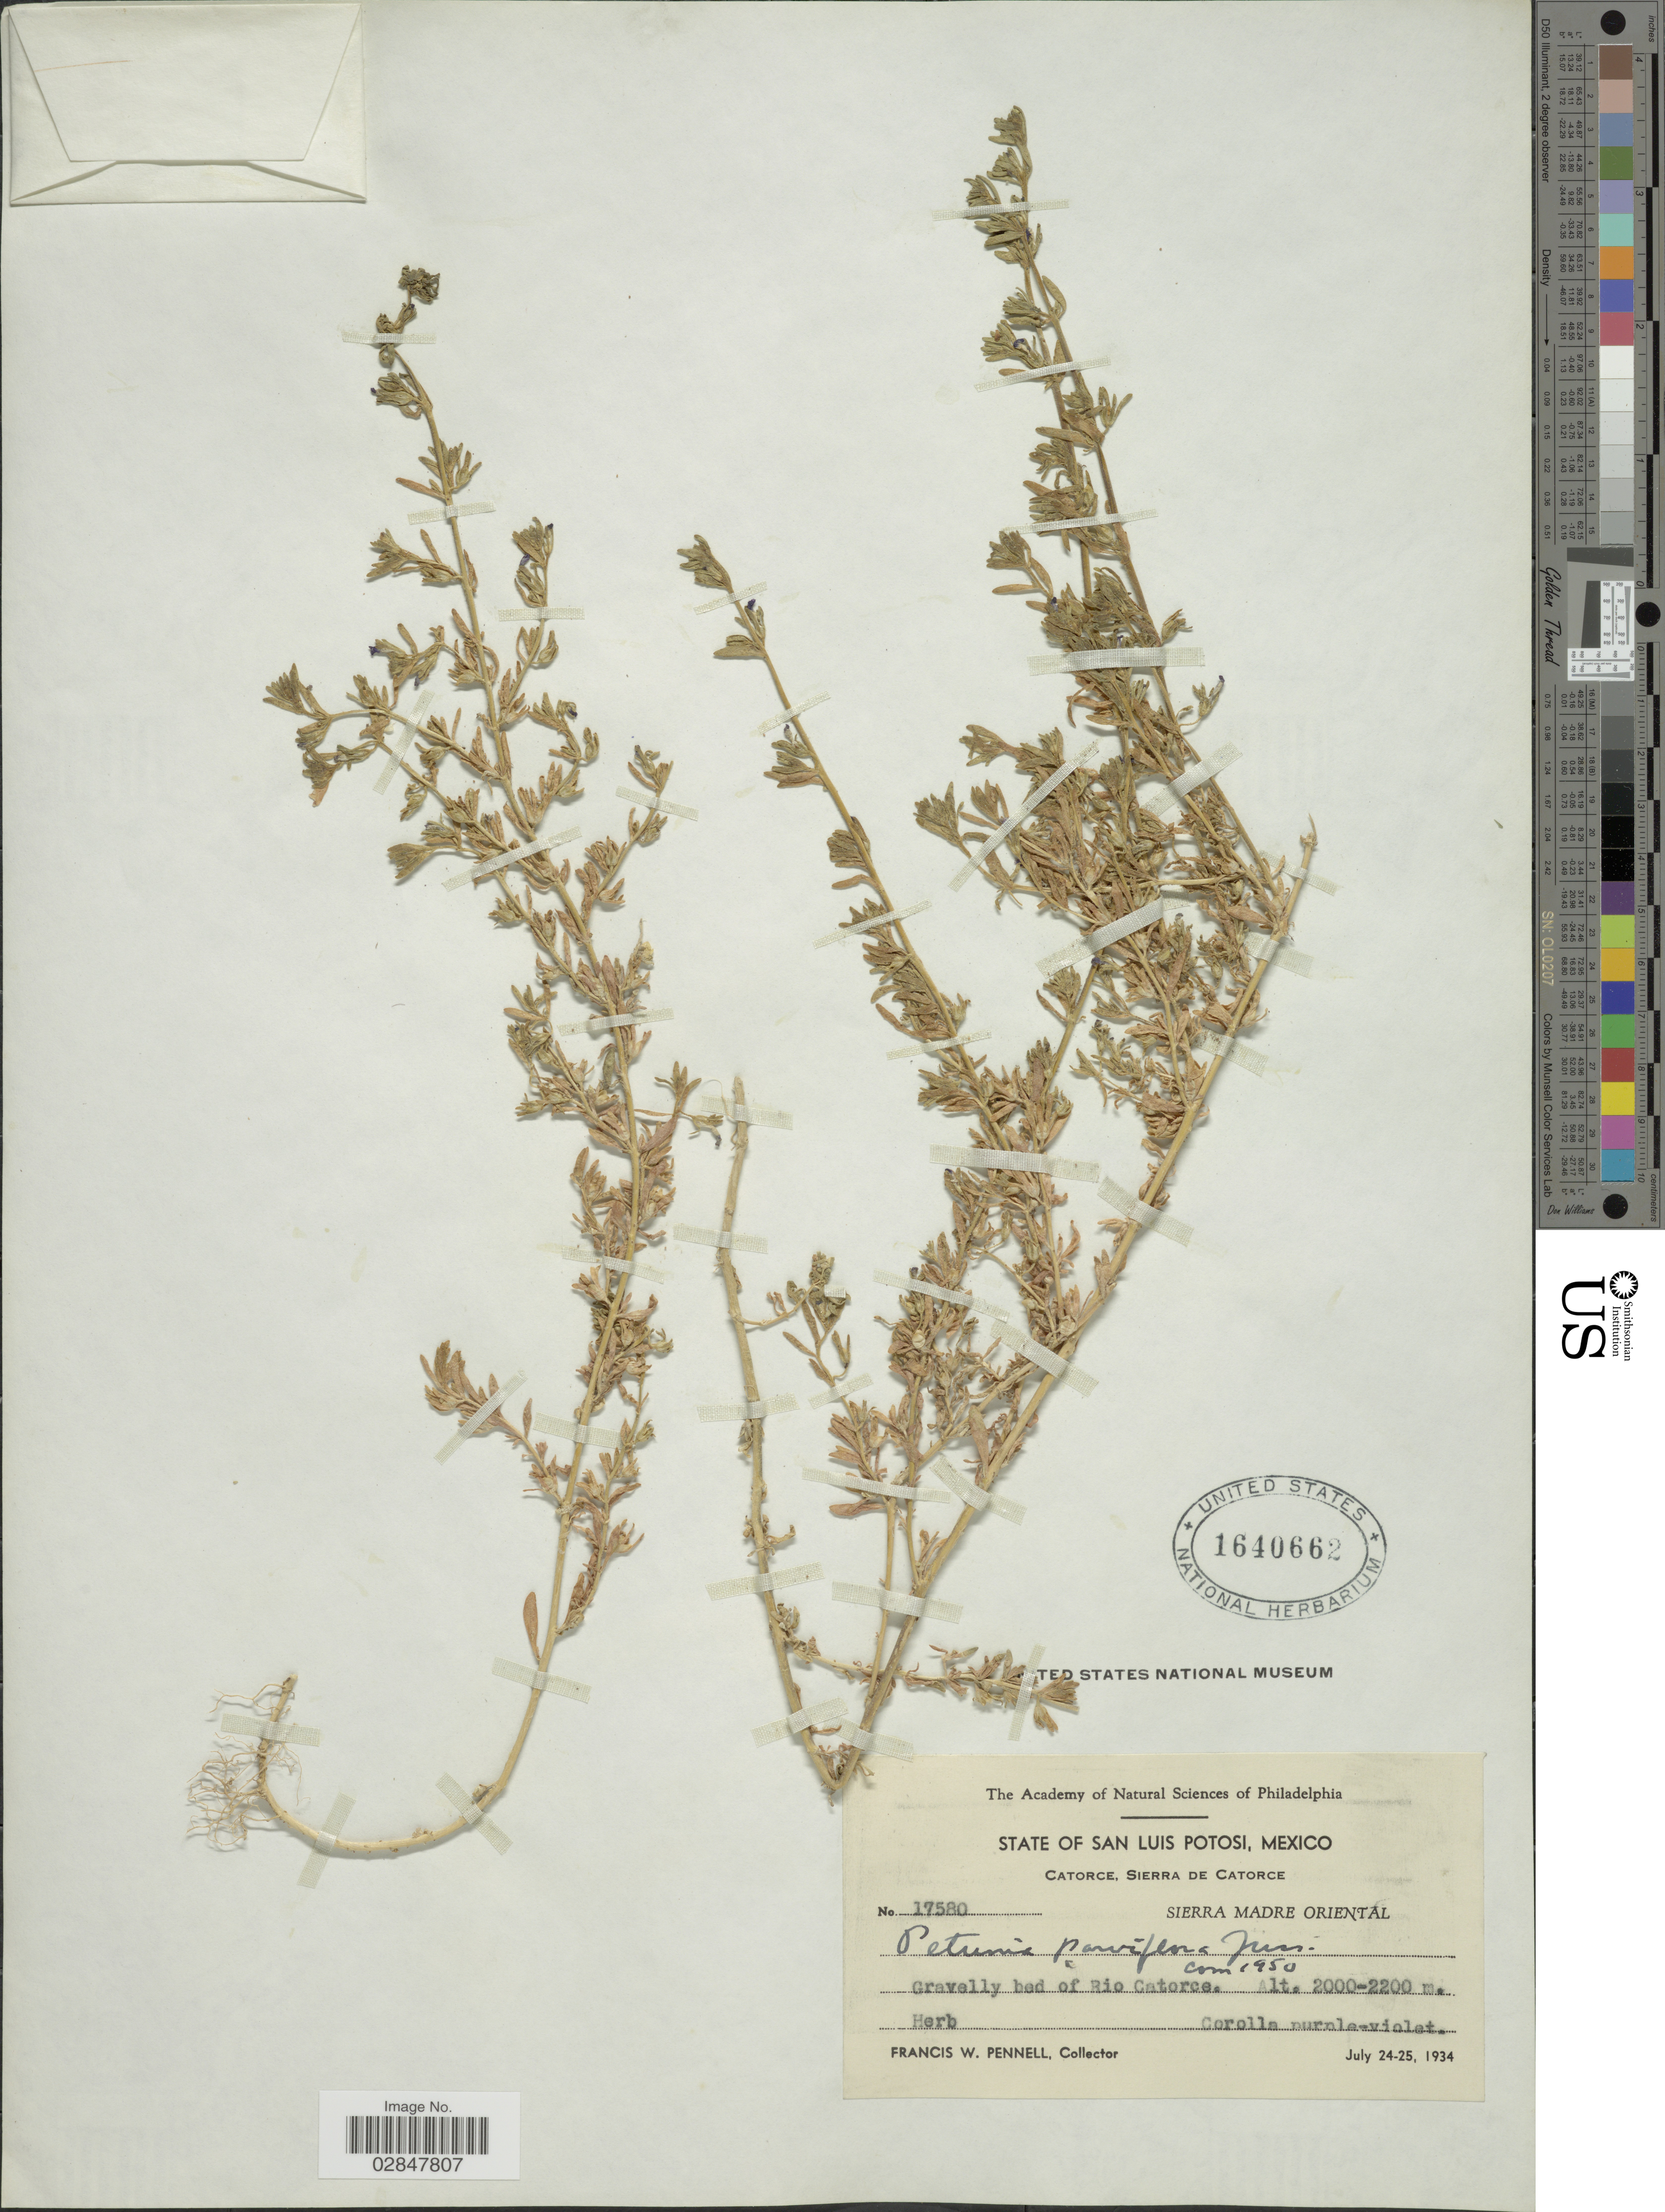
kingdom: Plantae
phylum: Tracheophyta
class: Magnoliopsida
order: Solanales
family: Solanaceae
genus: Petunia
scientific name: Petunia parviflora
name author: Juss.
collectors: F. W. Pennell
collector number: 17580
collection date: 1934-07-24/1934-07-25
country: Mexico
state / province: San Luis Potosí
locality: Catorce, Sierra de Catorce, Sierra Madre Oriental, Gravelly bed of Rio Catorce.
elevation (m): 2000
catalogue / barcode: US 1640662